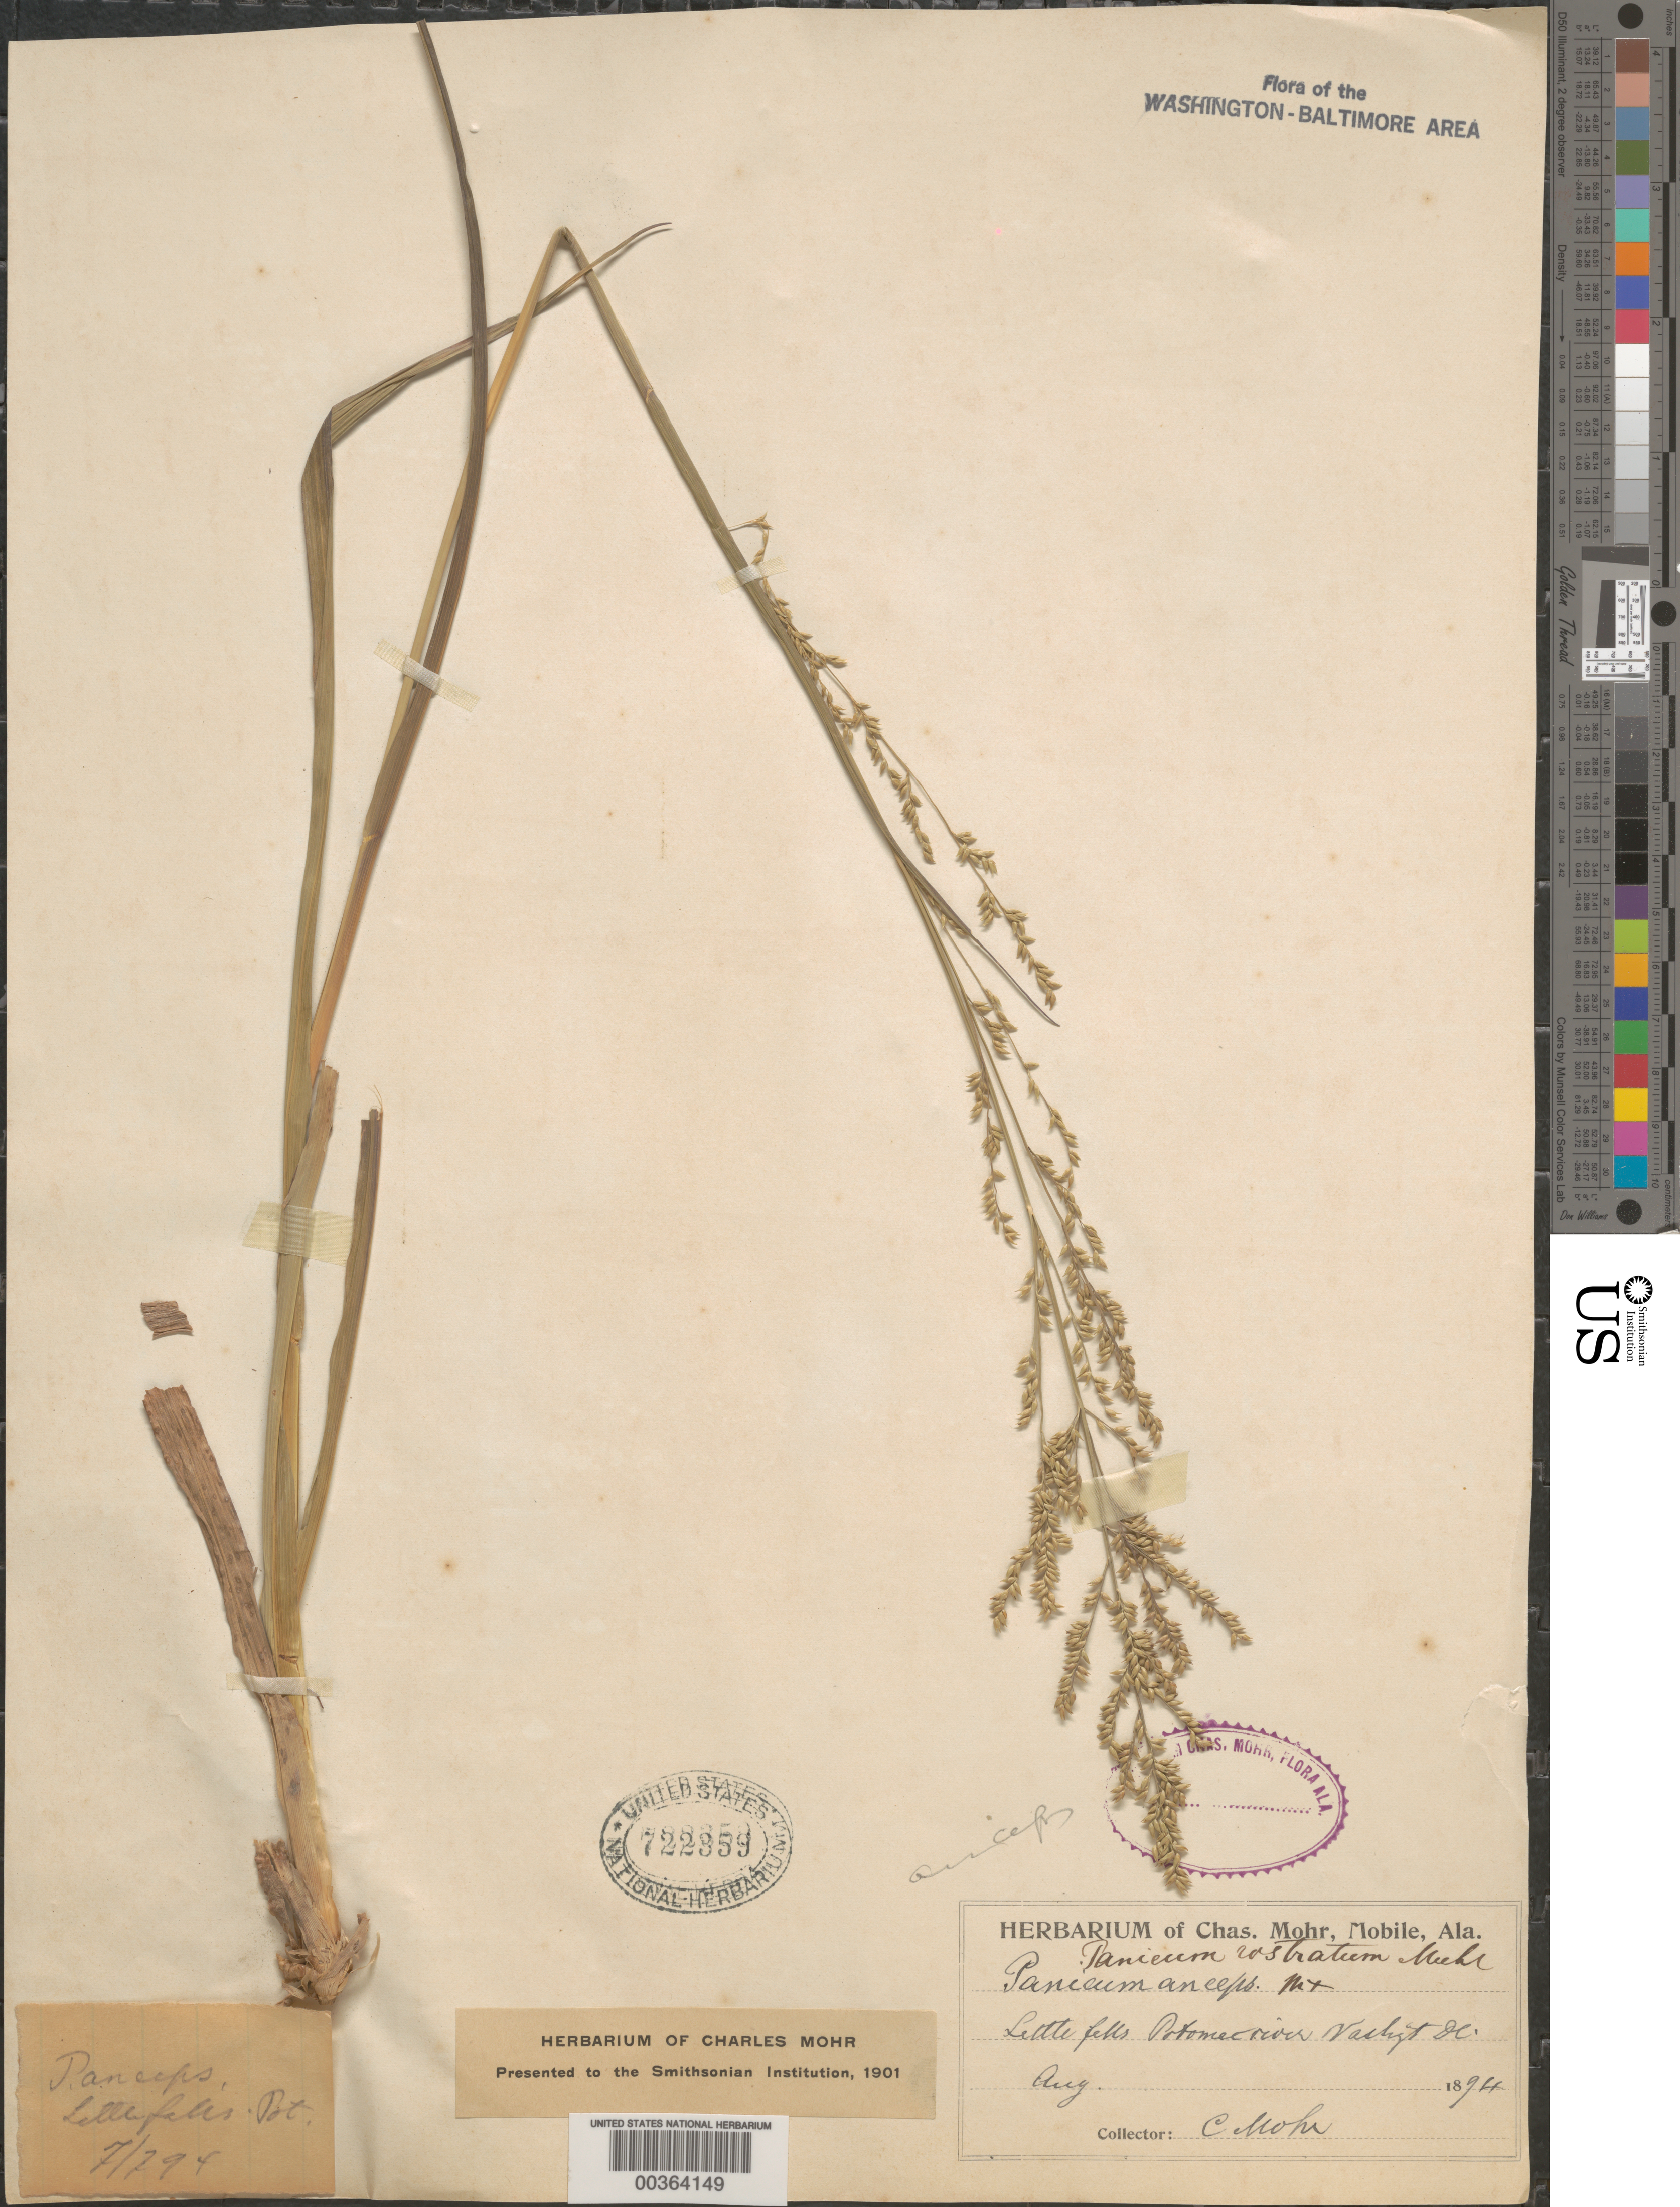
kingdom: Plantae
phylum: Tracheophyta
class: Liliopsida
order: Poales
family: Poaceae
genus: Coleataenia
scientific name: Coleataenia anceps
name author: (Michx.) Soreng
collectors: C. T. Mohr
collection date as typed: Aug 1894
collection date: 1894-08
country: United States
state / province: Maryland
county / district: Montgomery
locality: Little Falls on the Potomac River C. & O. Canal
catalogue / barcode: US 722359